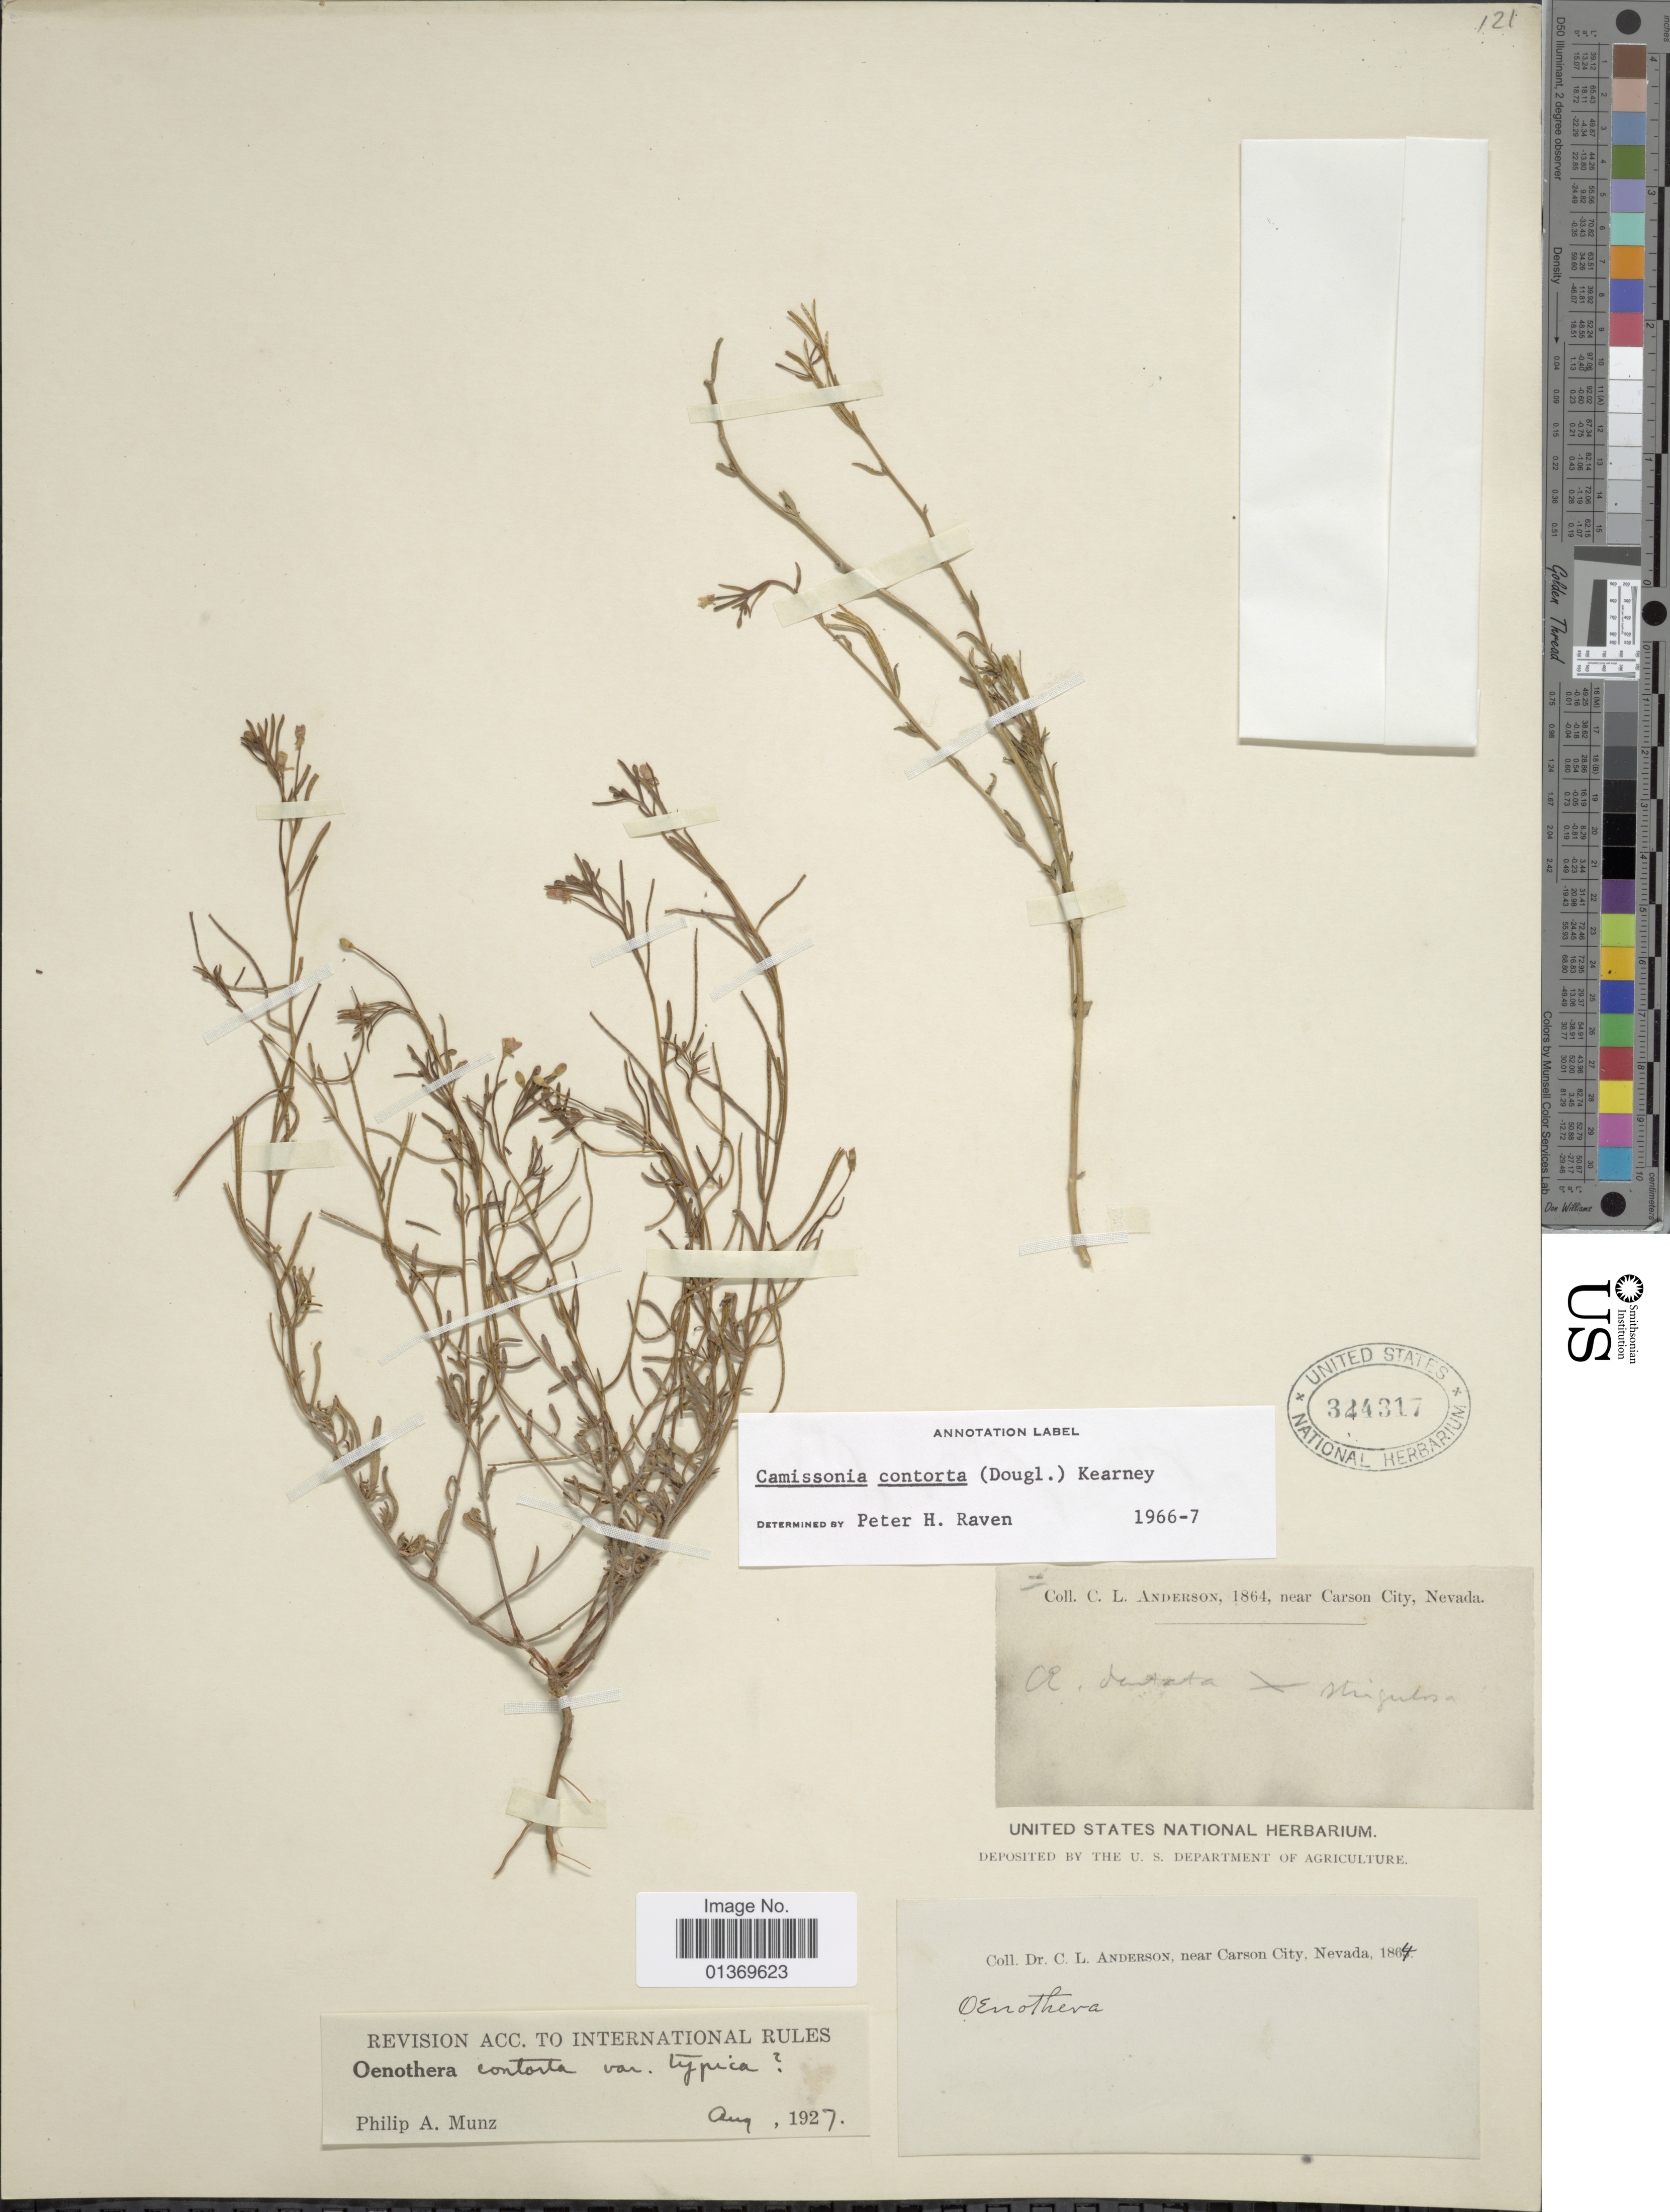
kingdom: Plantae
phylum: Tracheophyta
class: Magnoliopsida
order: Myrtales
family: Onagraceae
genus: Camissonia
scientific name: Camissonia contorta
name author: (Douglas) Kearney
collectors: C. L. Anderson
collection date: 1864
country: United States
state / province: Nevada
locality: Near Carson City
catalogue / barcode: US 324317